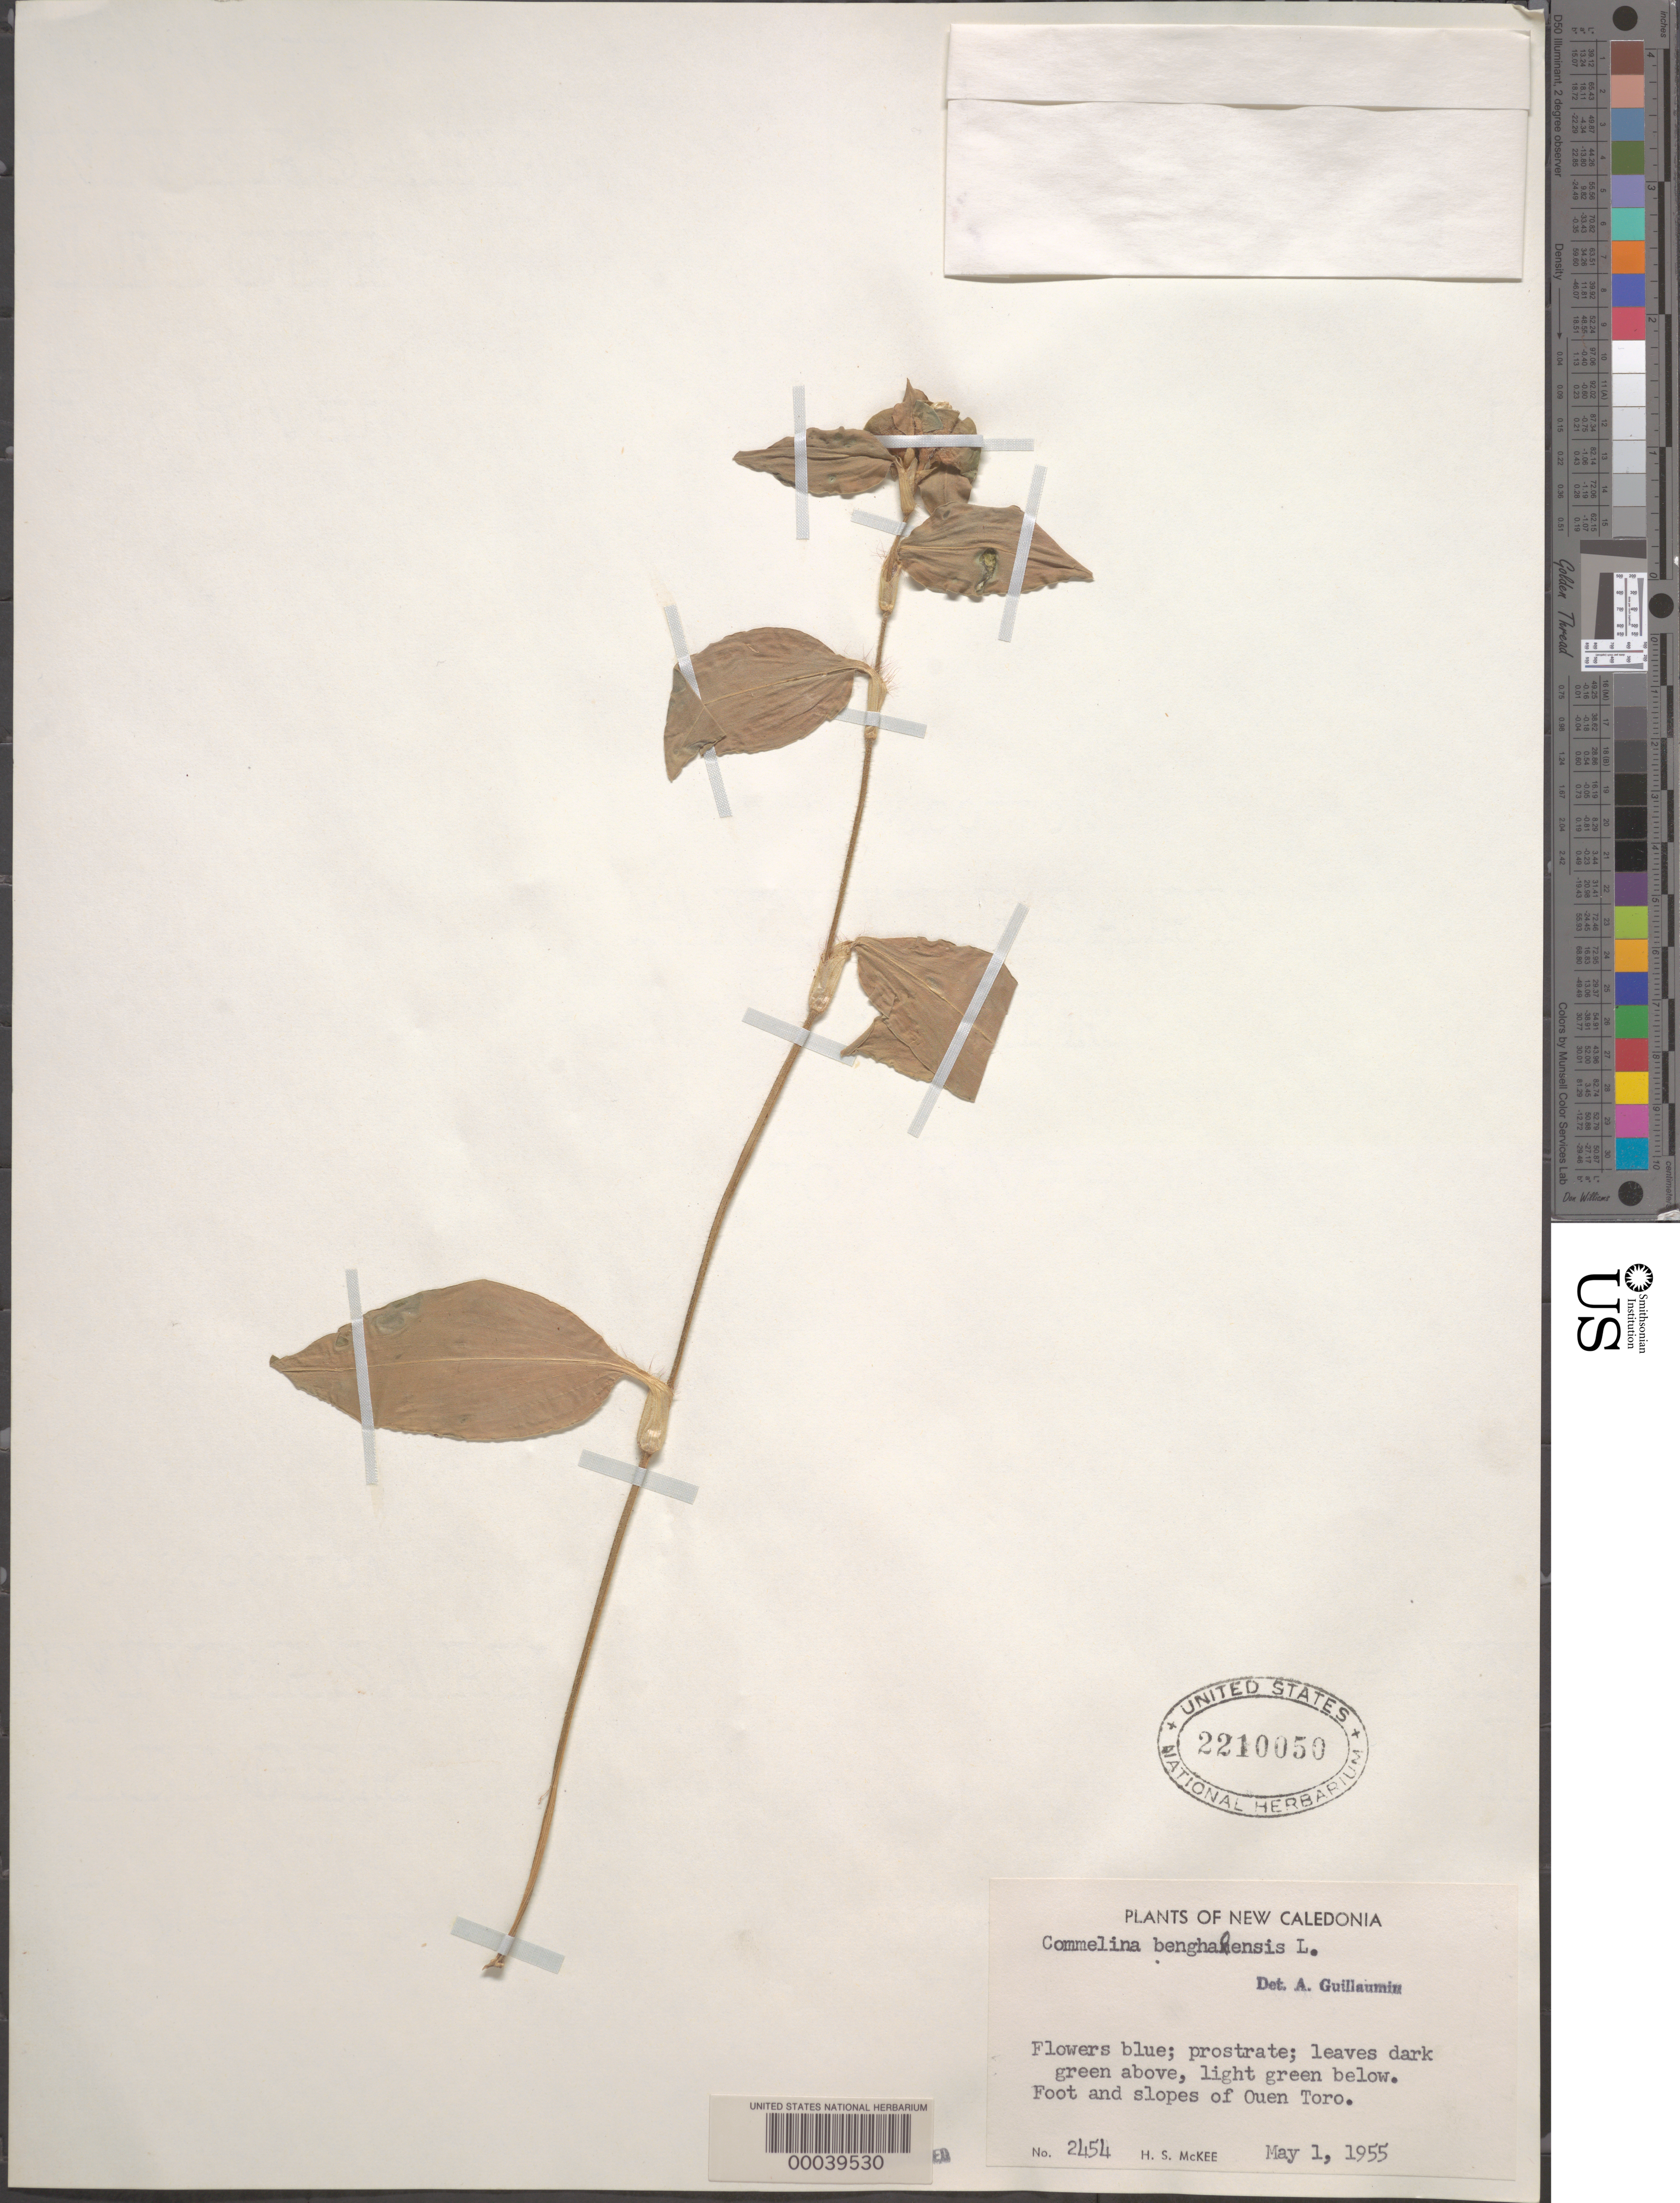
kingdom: Plantae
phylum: Tracheophyta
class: Liliopsida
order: Commelinales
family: Commelinaceae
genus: Commelina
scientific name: Commelina benghalensis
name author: L.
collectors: H. S. MacKee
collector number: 2454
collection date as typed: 01 May 1955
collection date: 1955-05-01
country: New Caledonia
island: New Caledonia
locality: Ouen toro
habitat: Slope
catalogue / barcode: US 2210050